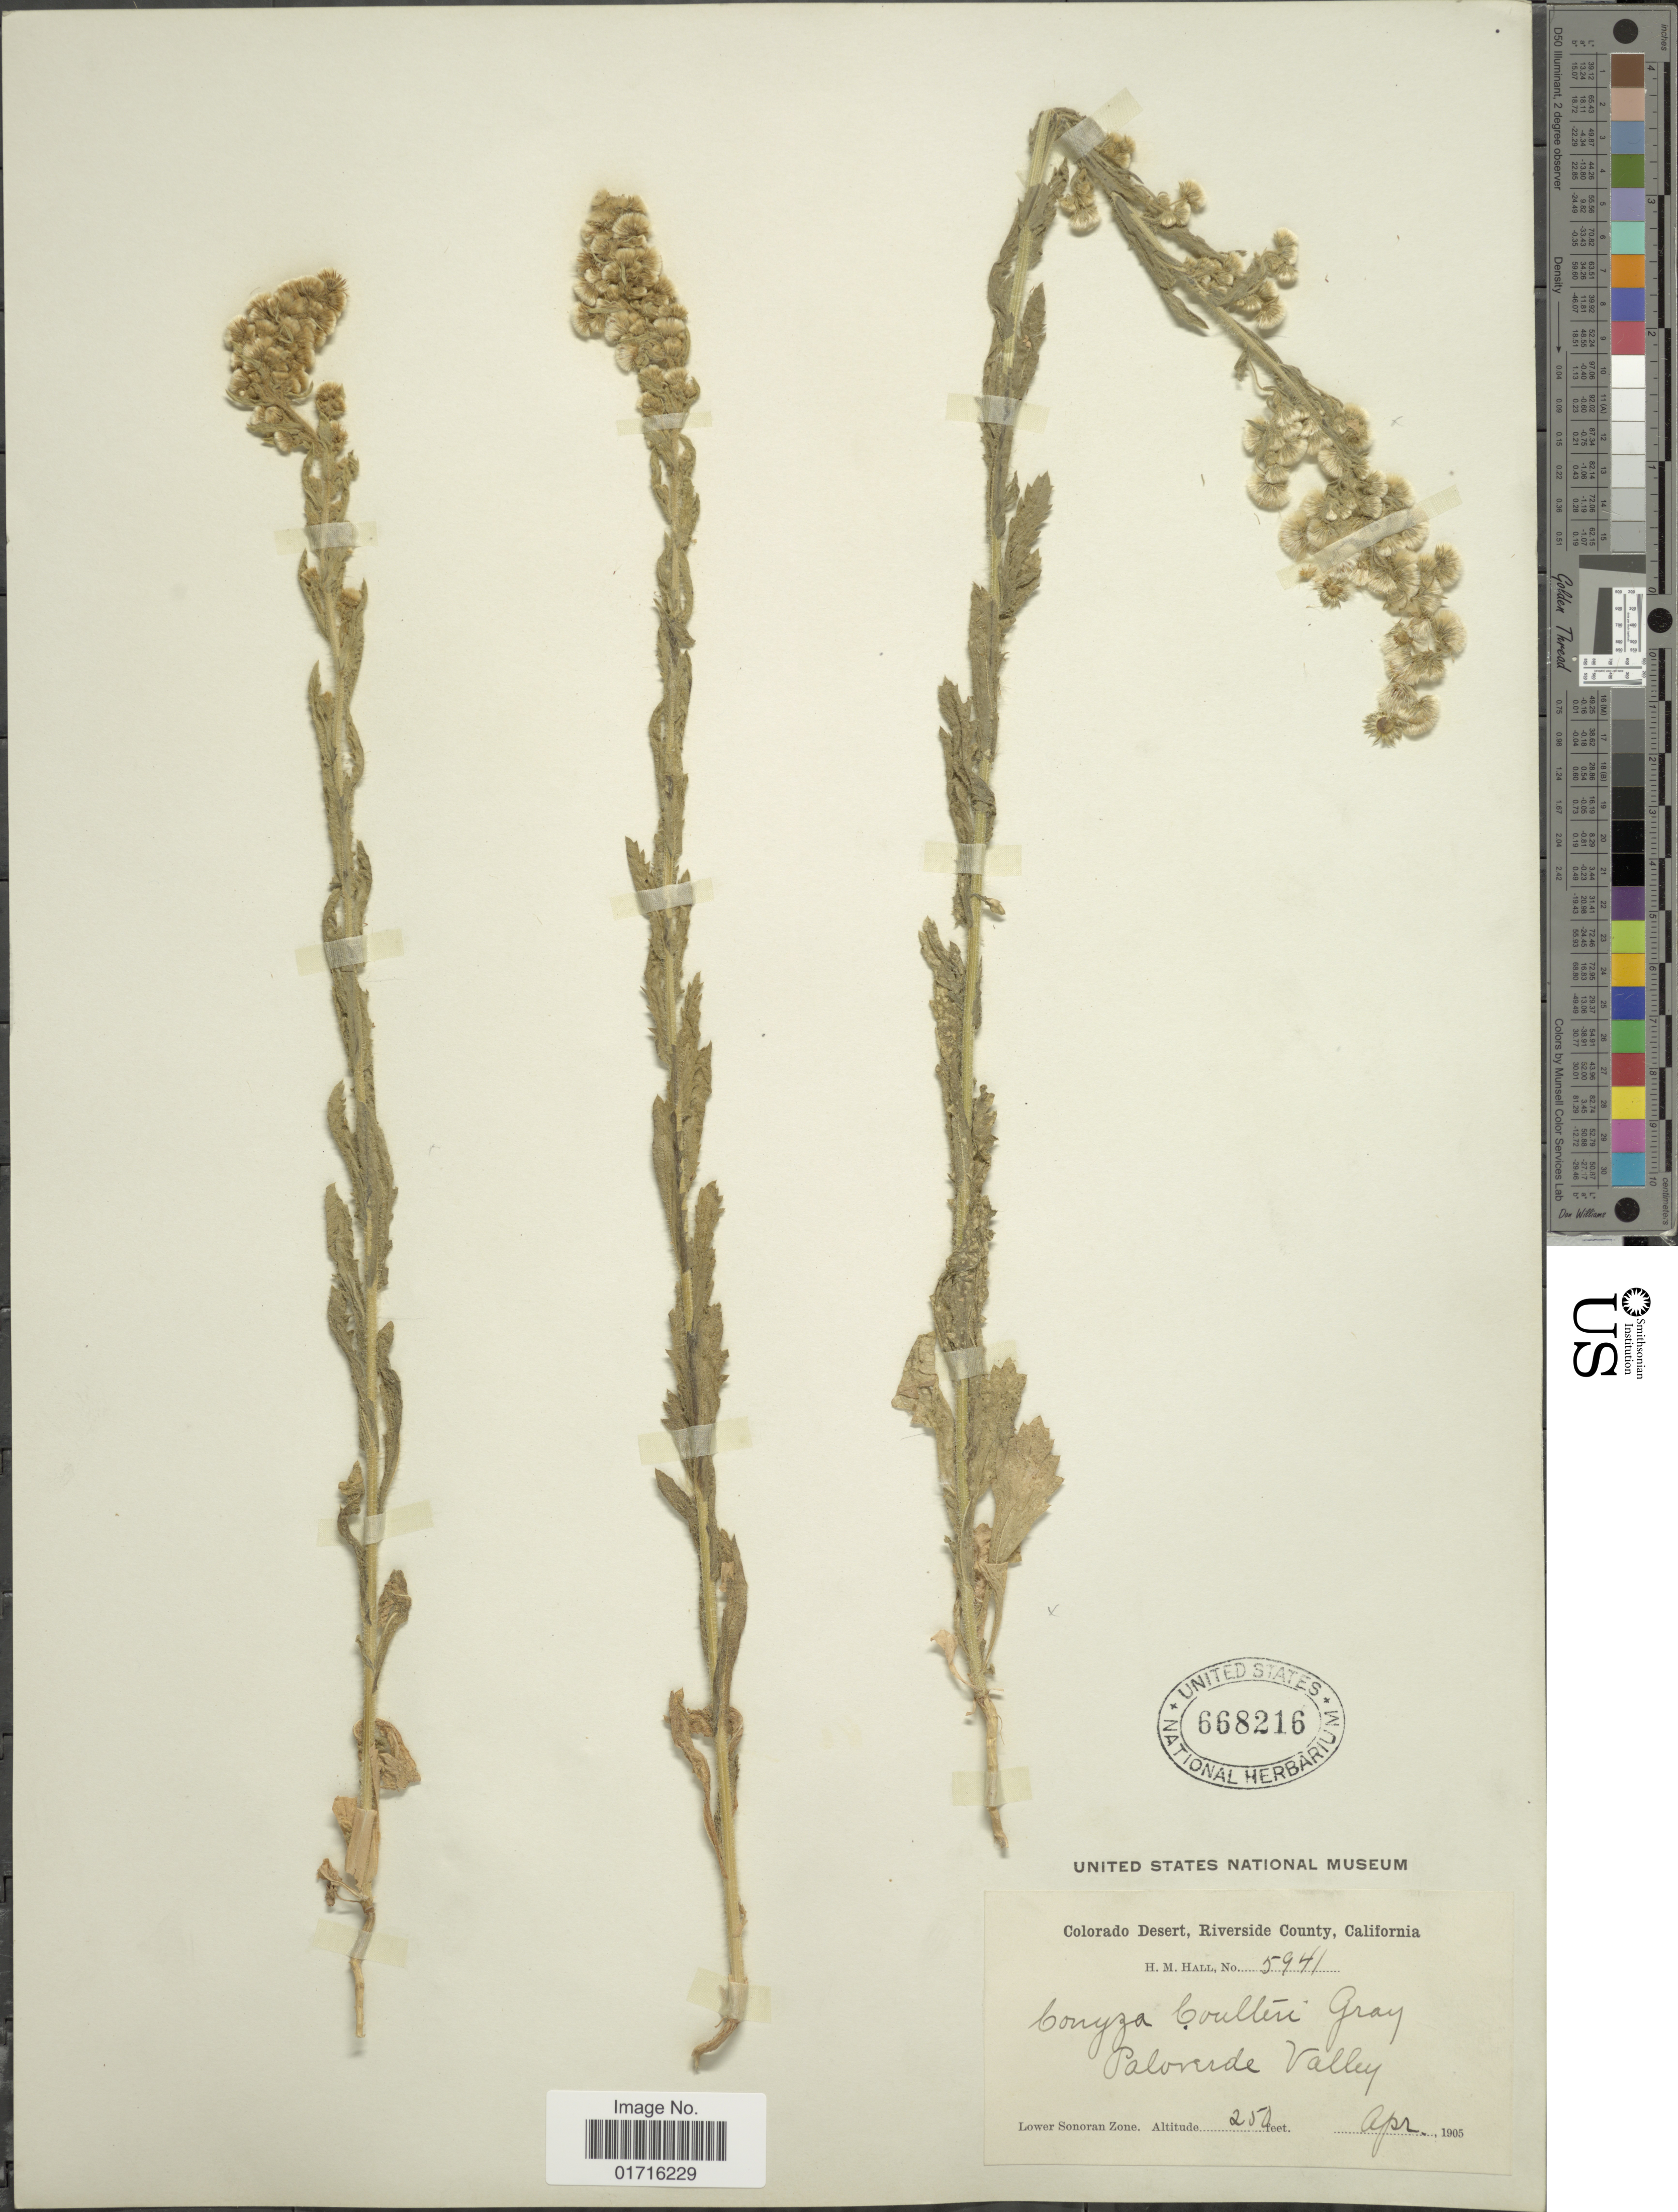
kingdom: Plantae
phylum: Tracheophyta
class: Magnoliopsida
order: Asterales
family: Asteraceae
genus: Conyza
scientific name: Conyza coulteri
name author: A. Gray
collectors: H. M. Hall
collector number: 5941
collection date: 1905-04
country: United States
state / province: California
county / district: Riverside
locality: Colorado Desert, Riverside County, Paloverde Valley, Lower Sonoran Zone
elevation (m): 76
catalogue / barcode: US 668216